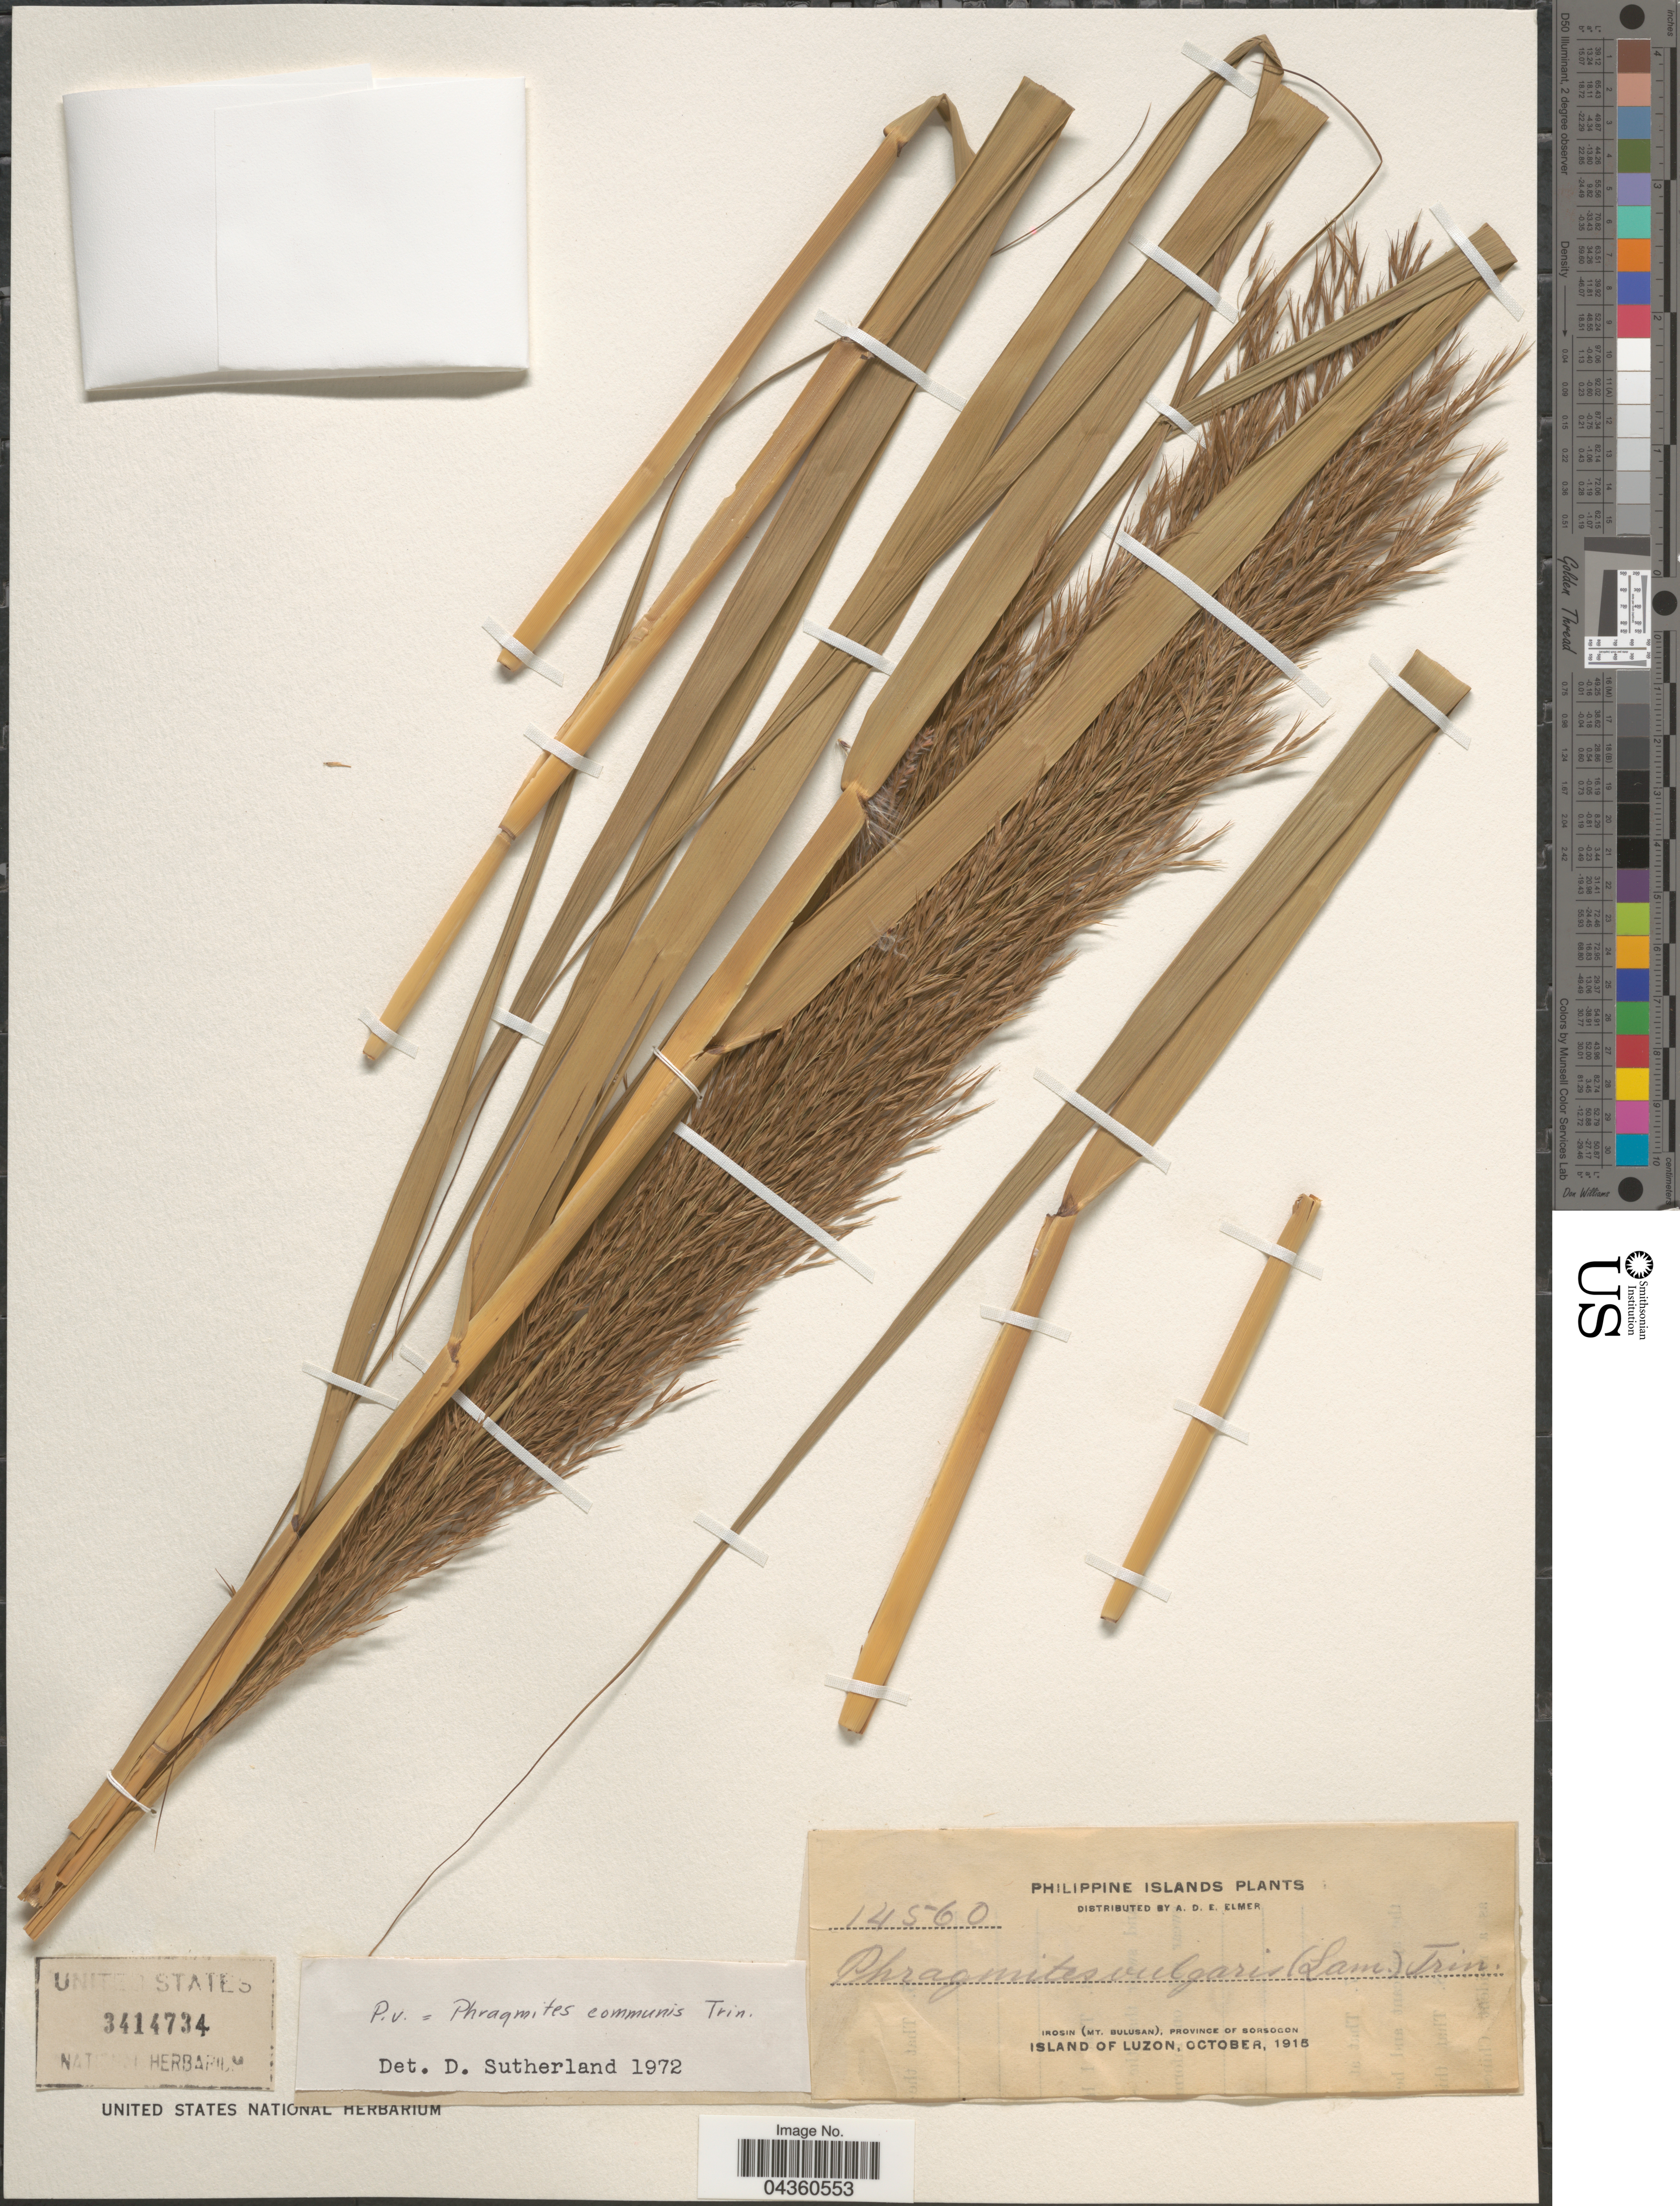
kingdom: Plantae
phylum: Tracheophyta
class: Liliopsida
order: Poales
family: Poaceae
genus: Phragmites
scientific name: Phragmites karka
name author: (Retz.) Trin. ex Steud.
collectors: A. D. E. Elmer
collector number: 14560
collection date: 1915-10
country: Philippines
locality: Irosin (Mt. Bulusan), Province of Sorsogon. Island of Luzon.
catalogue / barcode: US 3414734